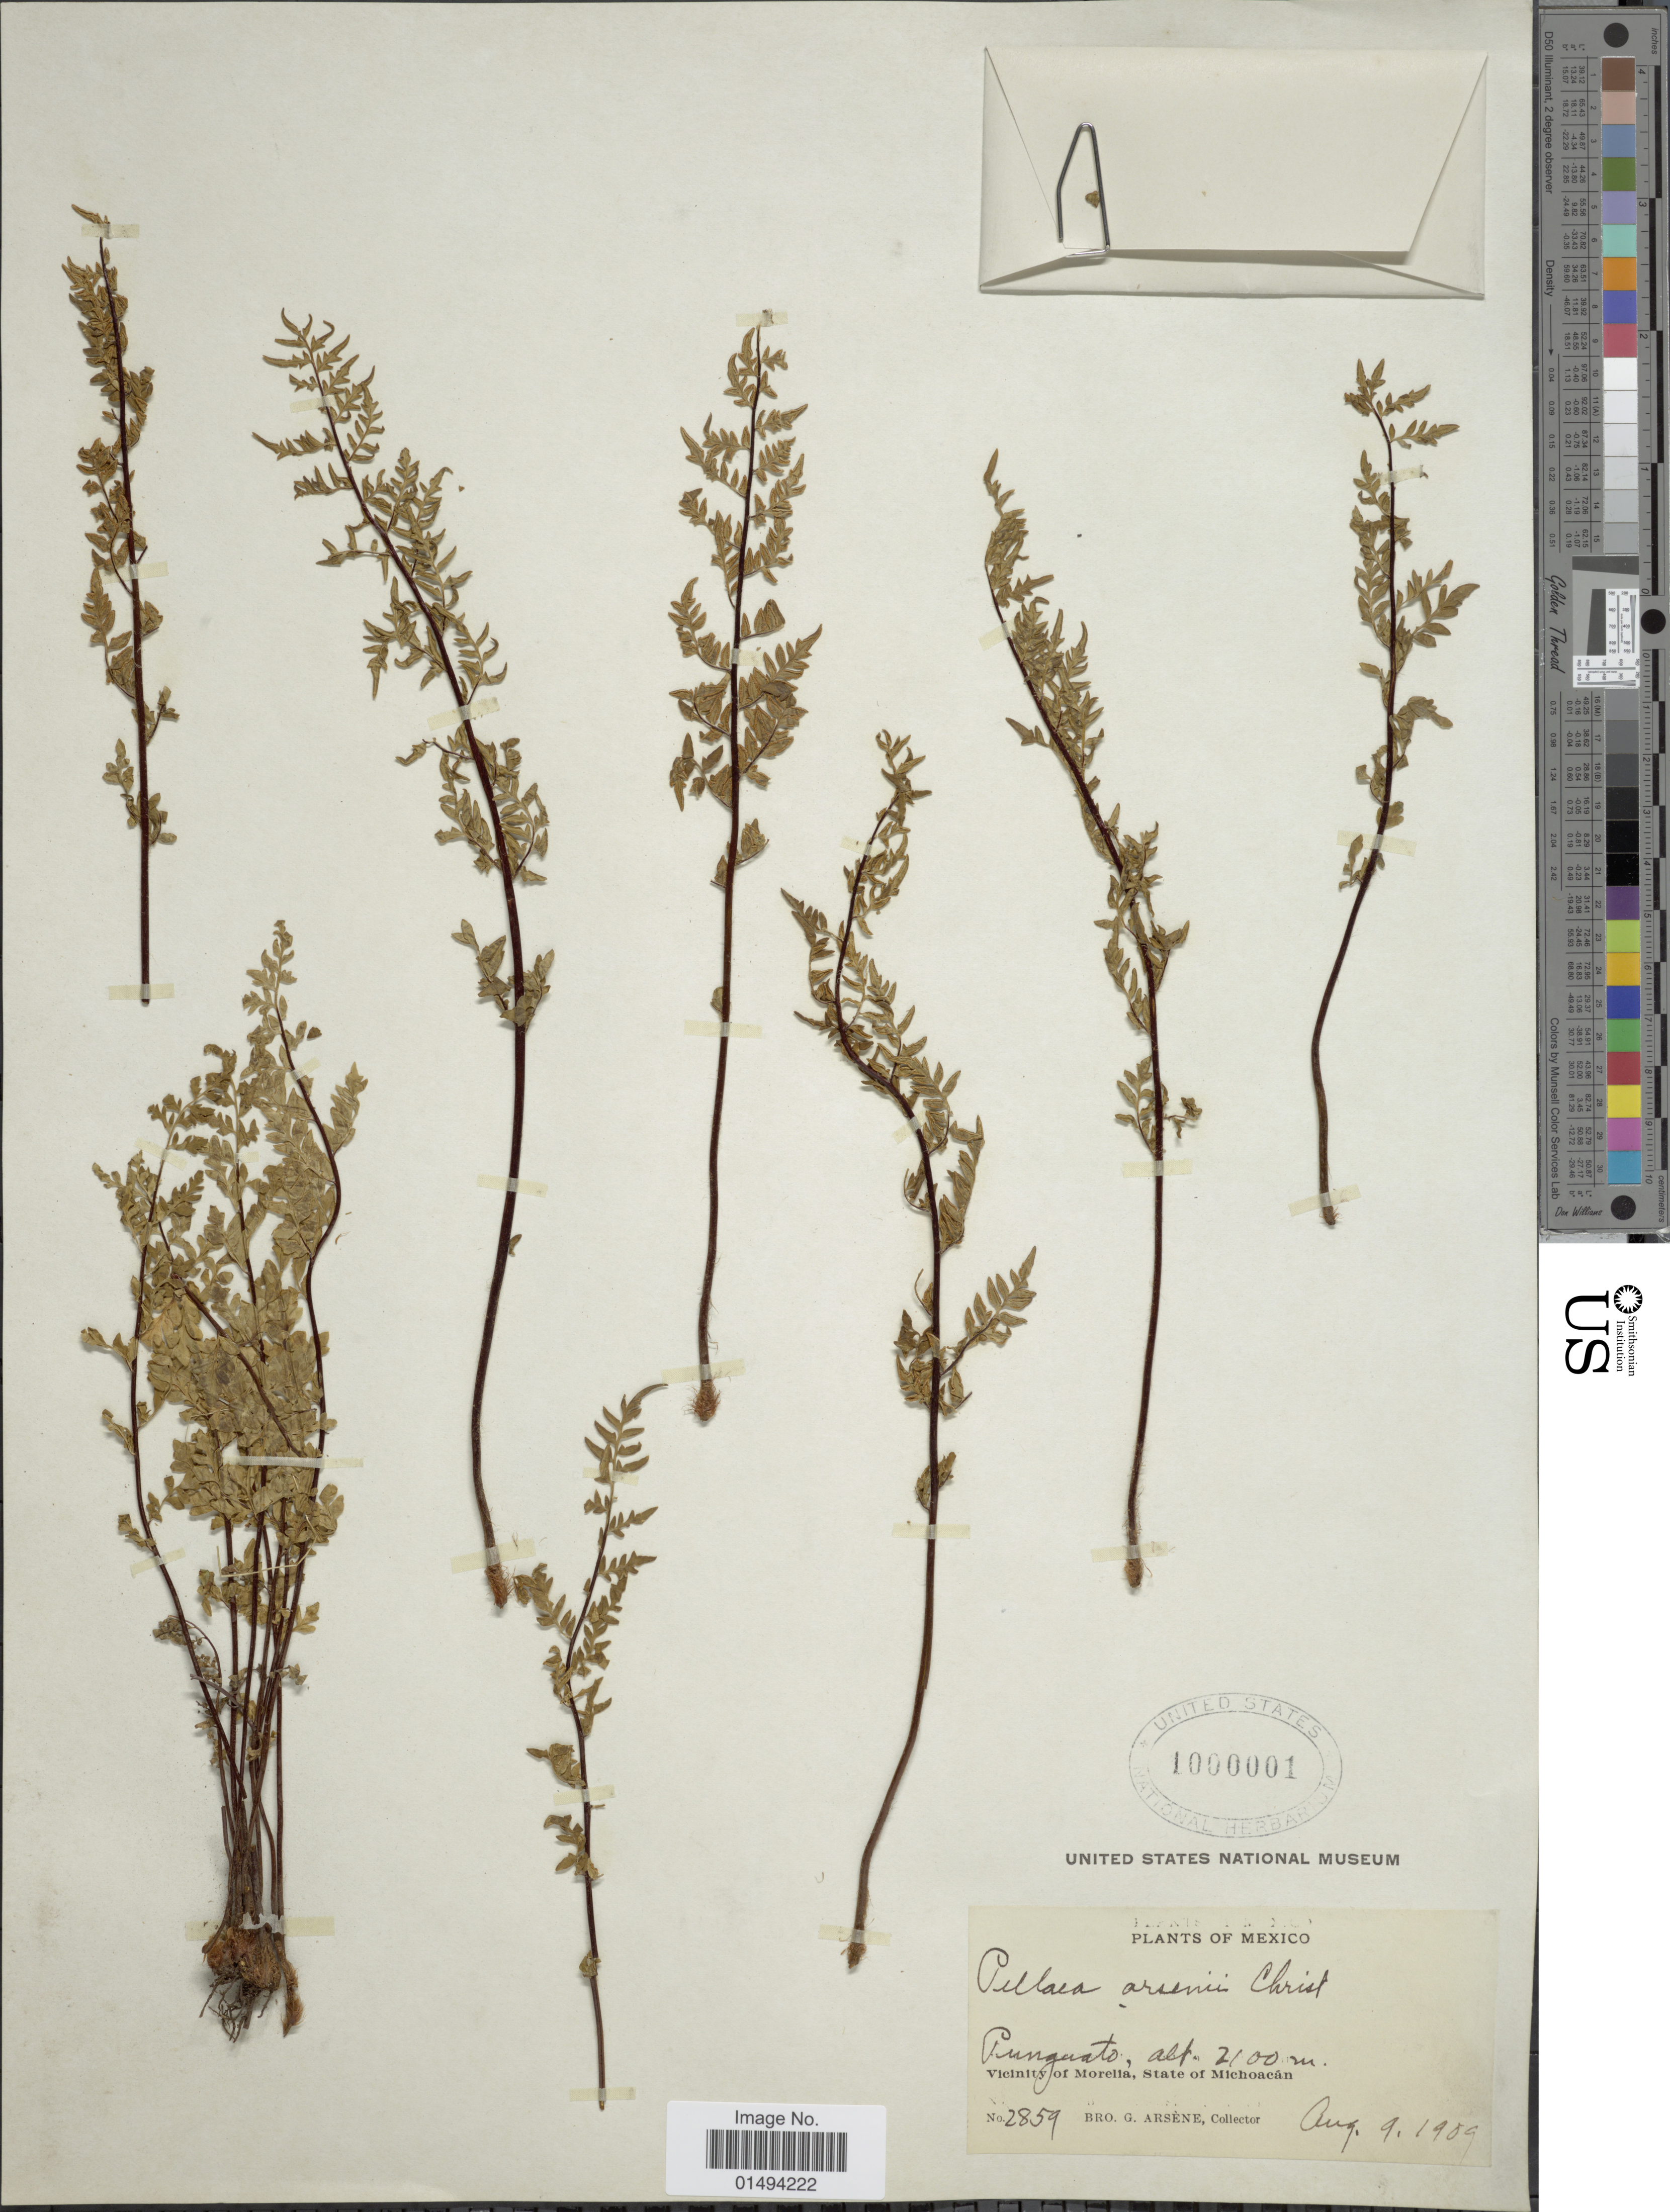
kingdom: Plantae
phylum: Tracheophyta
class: Polypodiopsida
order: Polypodiales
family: Pteridaceae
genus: Myriopteris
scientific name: Myriopteris allosuroides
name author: (Mett.) Grusz & Windham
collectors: Bro. G. Arsène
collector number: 2859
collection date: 1909-08-09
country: Mexico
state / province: Michoacán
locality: Vicinity of Morelia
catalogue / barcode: US 1000001